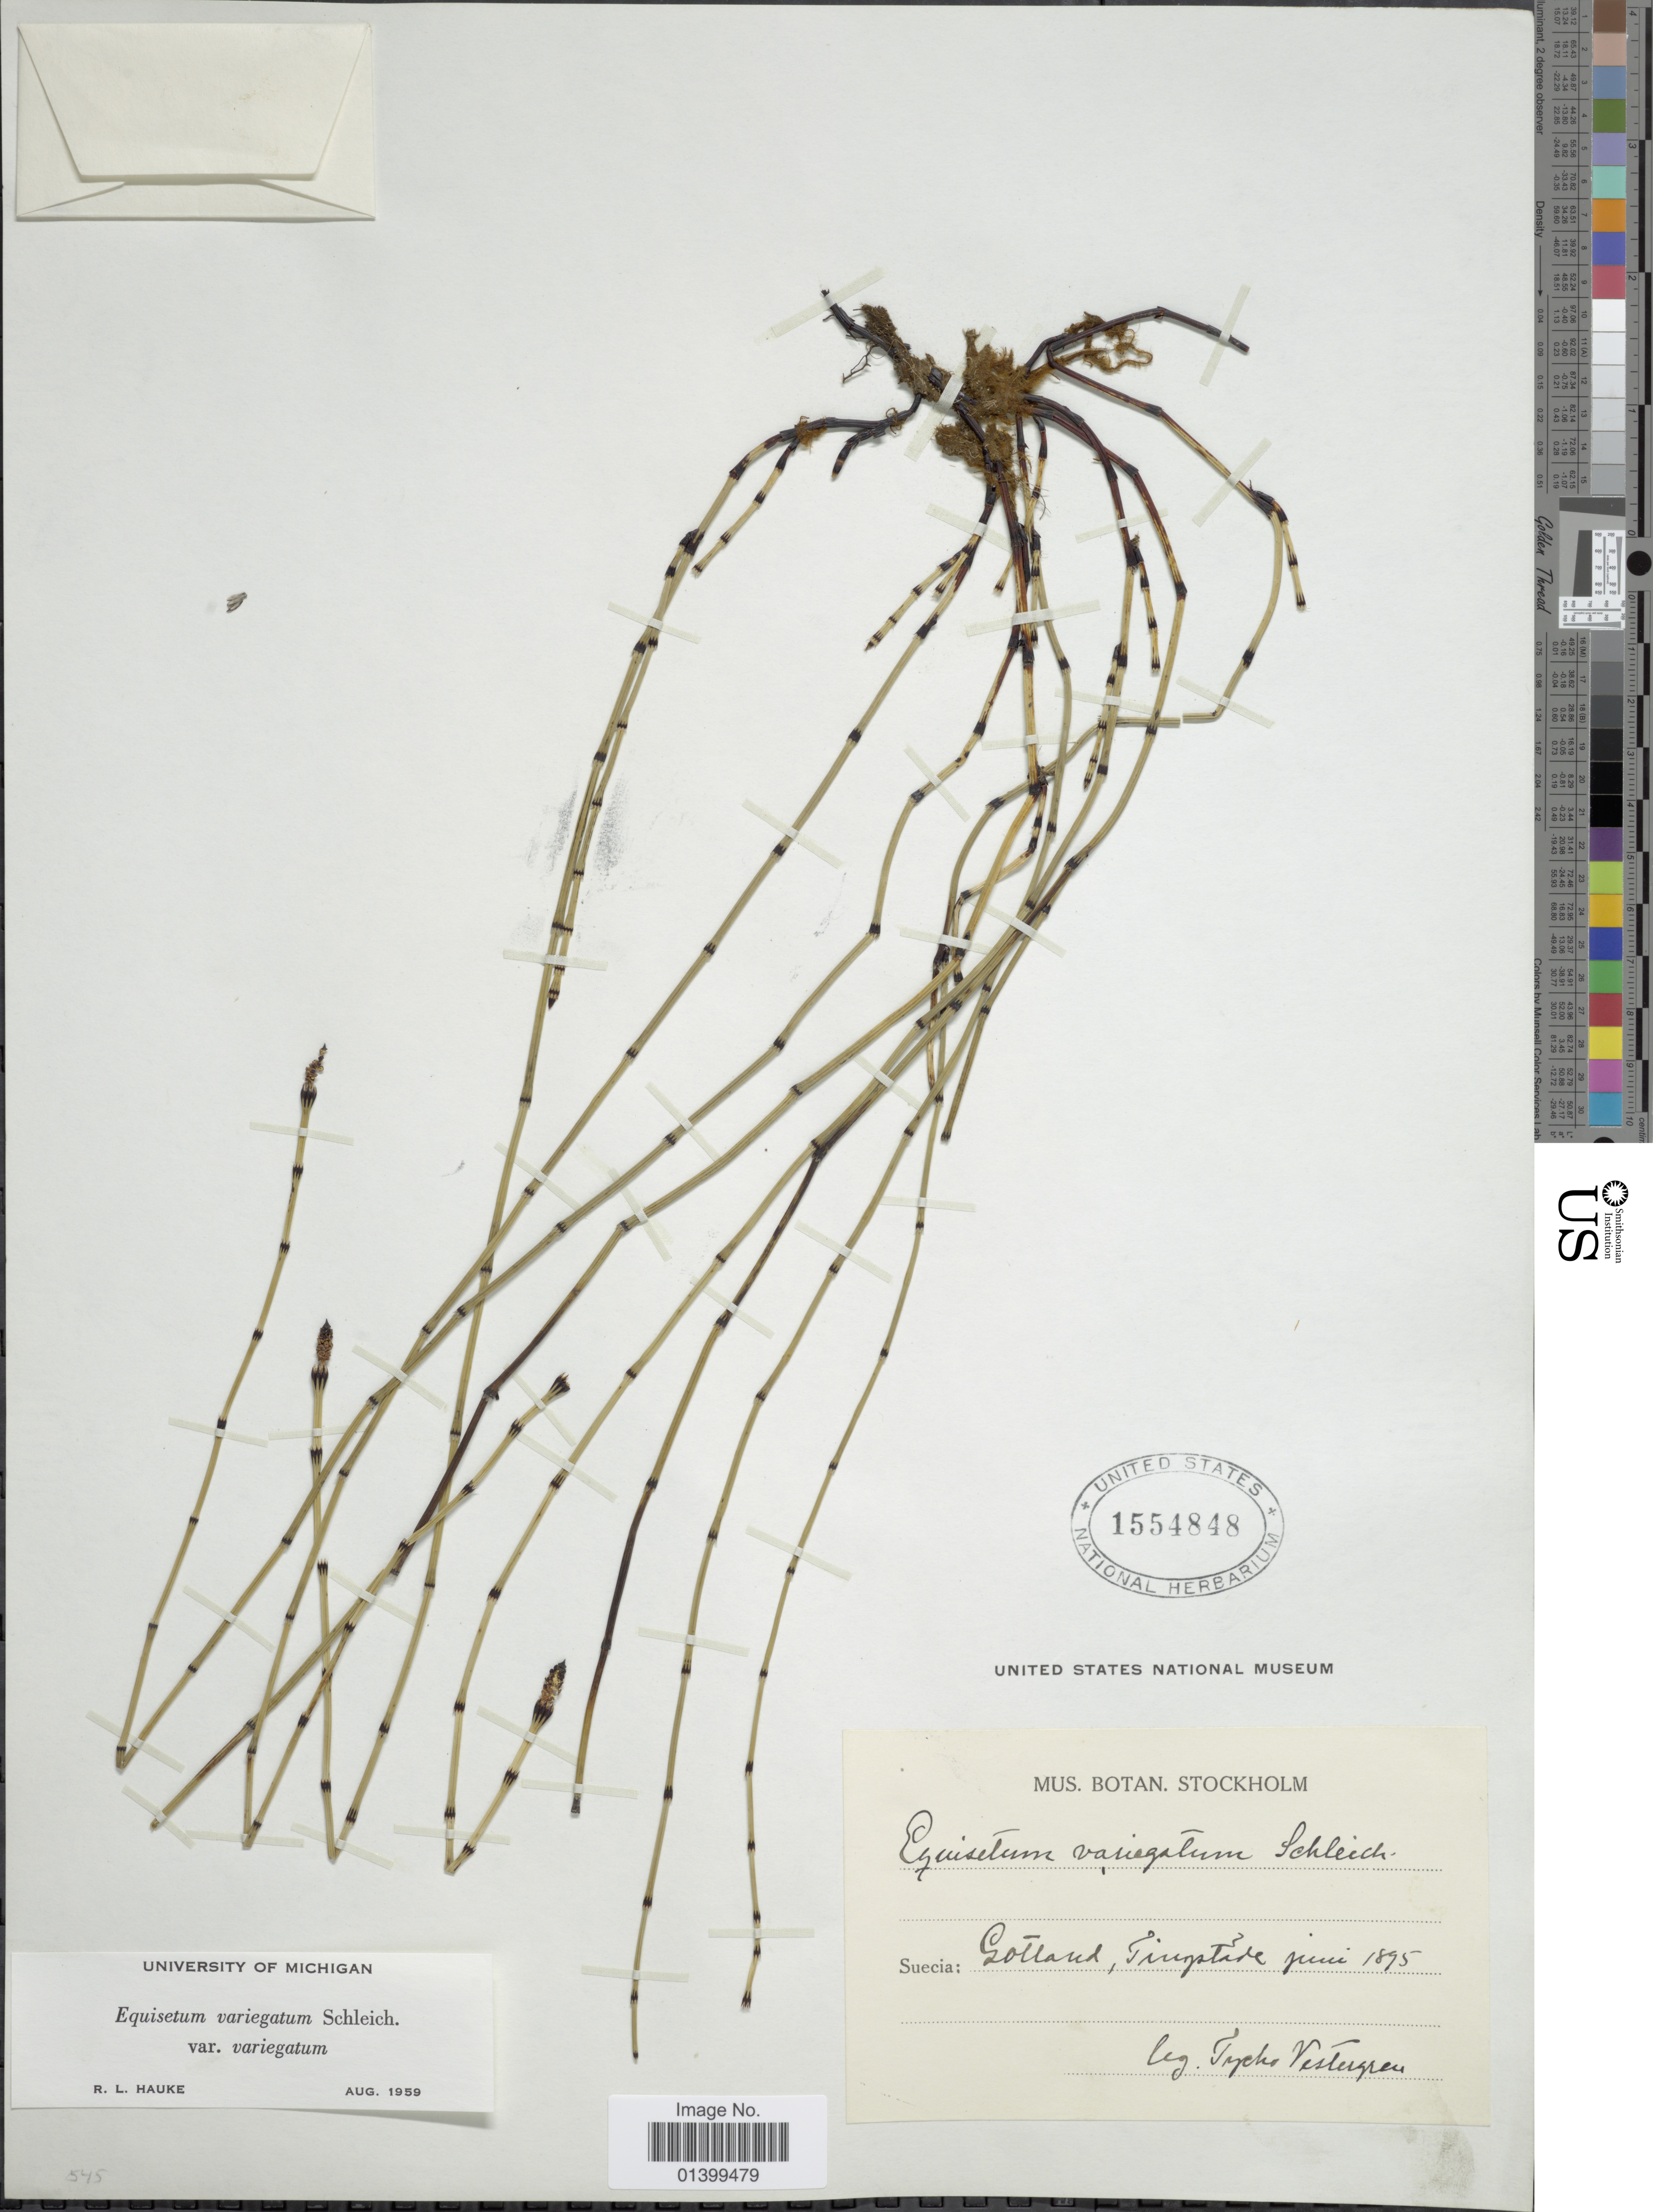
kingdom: Plantae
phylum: Tracheophyta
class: Polypodiopsida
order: Equisetales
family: Equisetaceae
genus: Equisetum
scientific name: Equisetum variegatum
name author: Schleich. ex F. Weber & D. Mohr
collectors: T. Vestergren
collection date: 1895-06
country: Sweden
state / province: Gotland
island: Gotland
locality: Tingstäde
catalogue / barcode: US 1554848